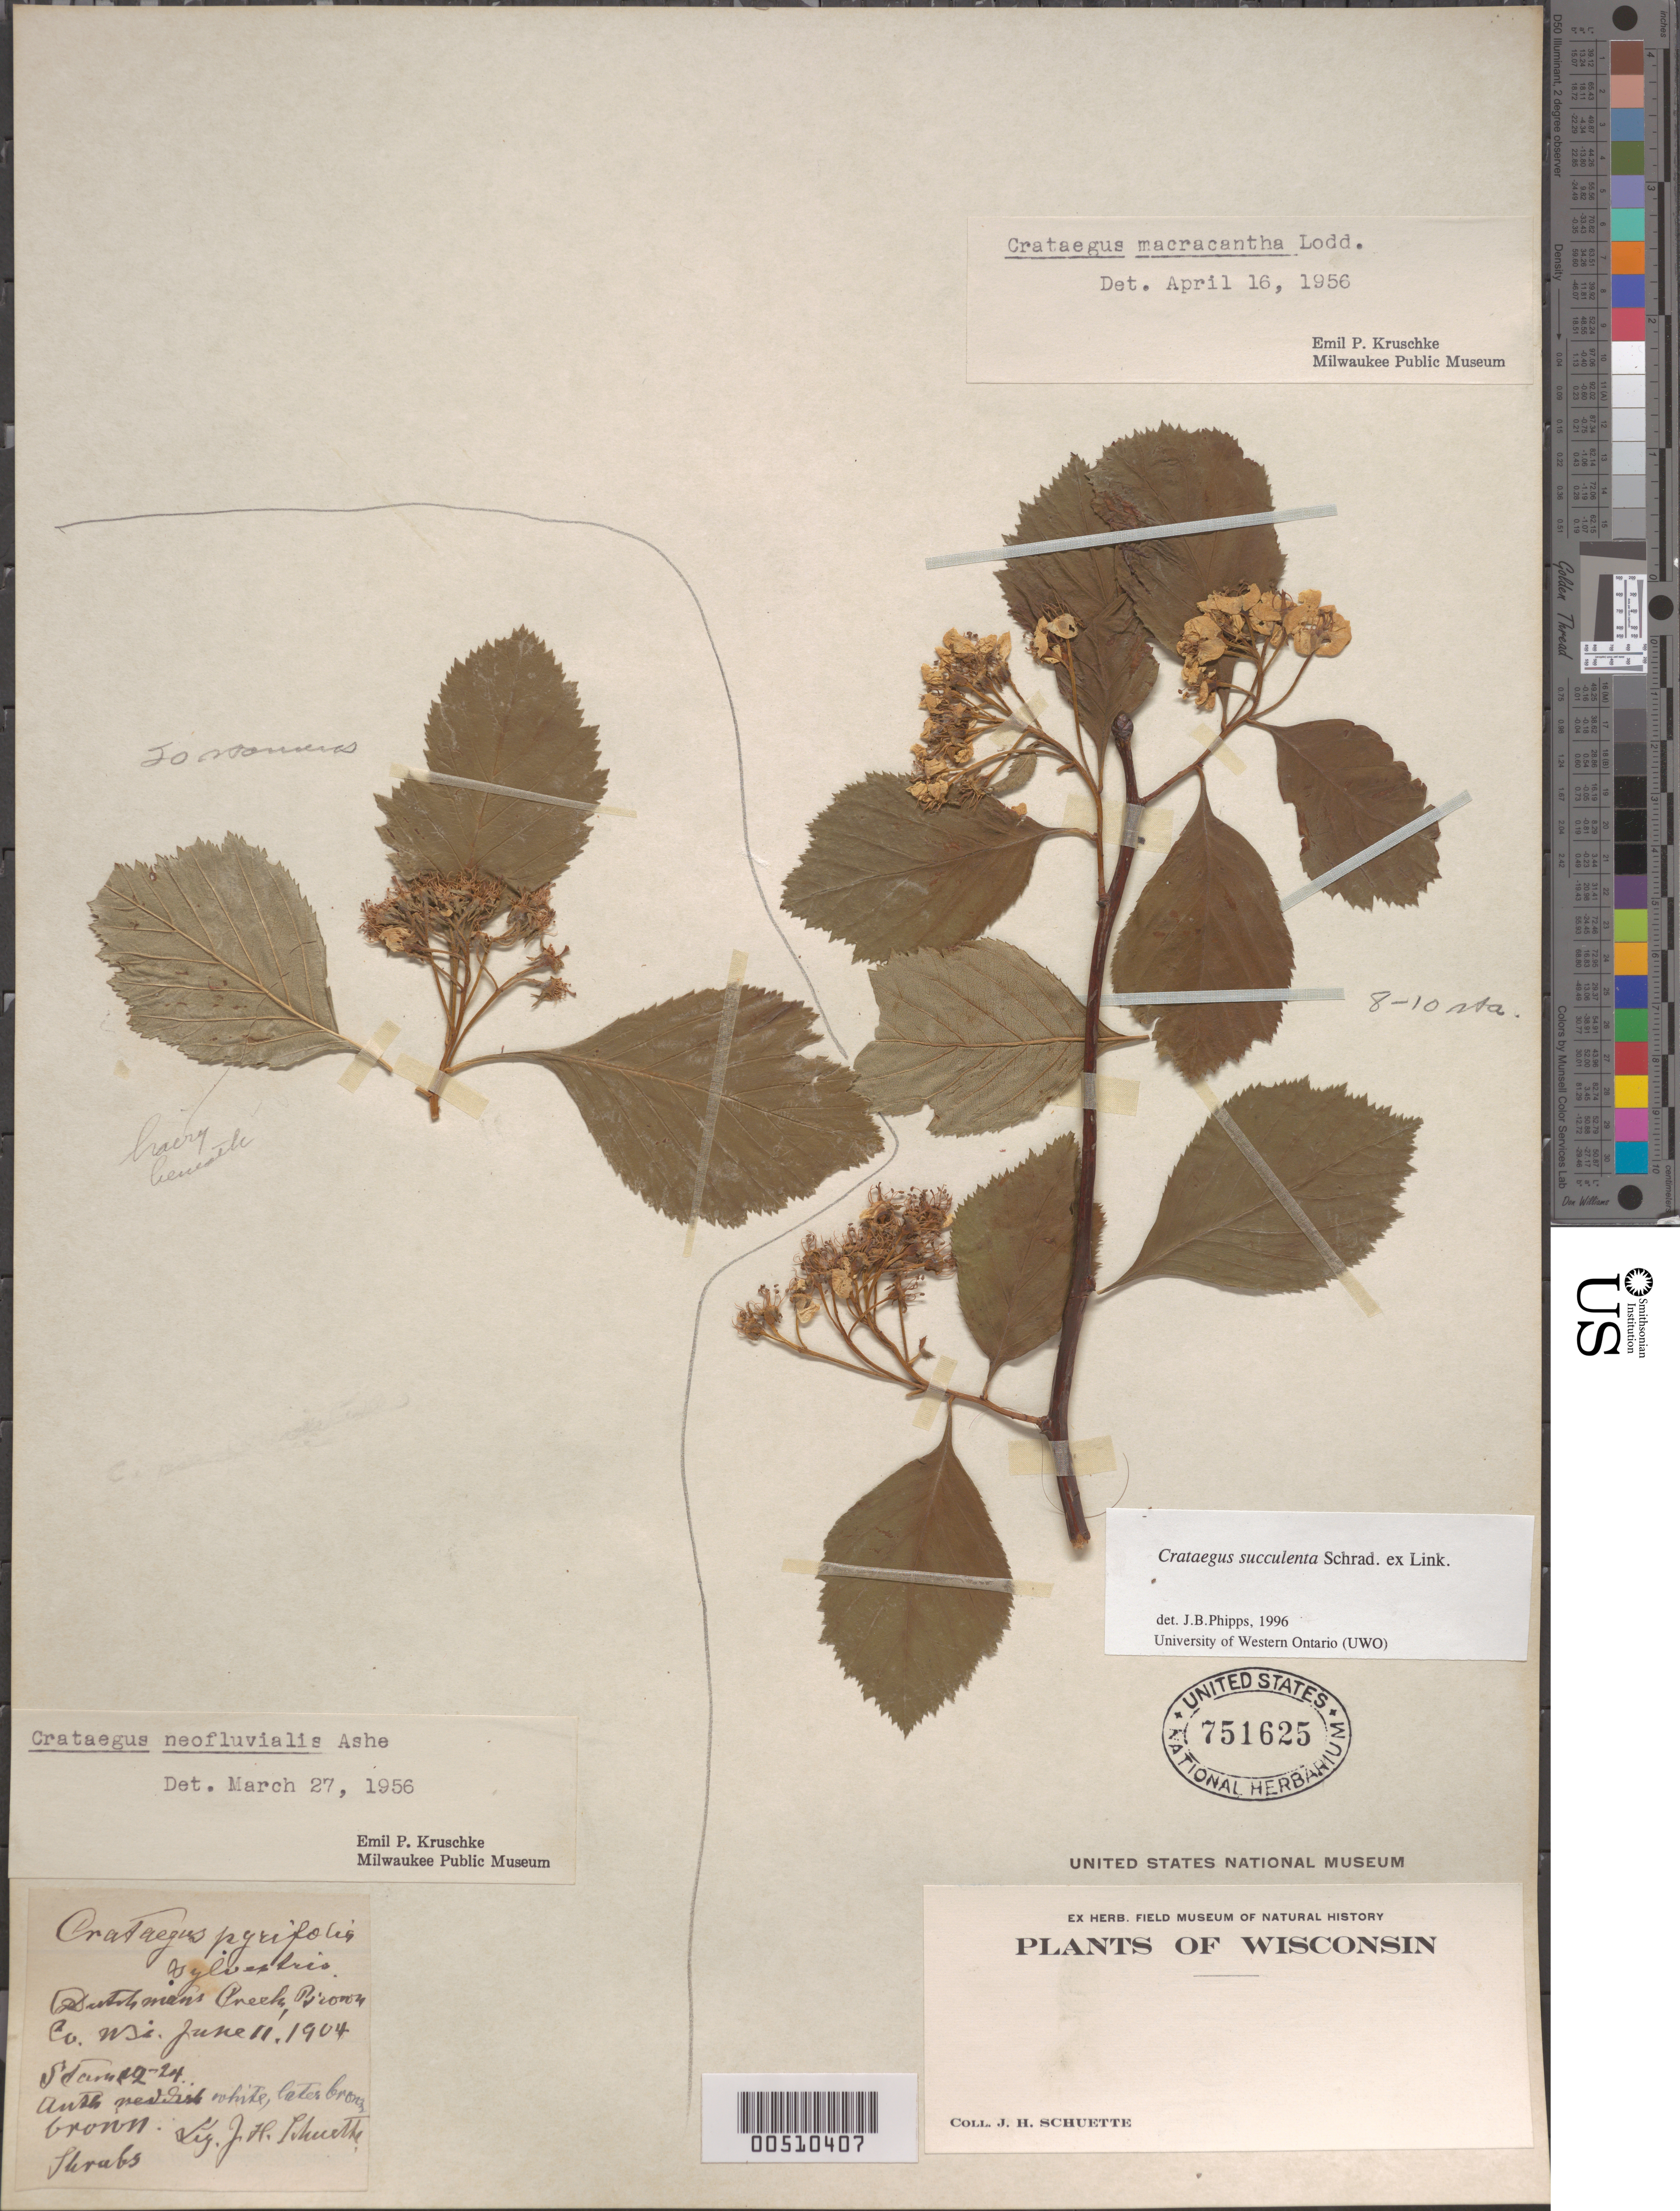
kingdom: Plantae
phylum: Tracheophyta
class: Magnoliopsida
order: Rosales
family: Rosaceae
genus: Crataegus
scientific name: Crataegus succulenta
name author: Schrad. ex Link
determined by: Phipps, James B., (UWO), University of Western Ontario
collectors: J. H. Schuette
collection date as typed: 11 Jun 1904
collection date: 1904-06-11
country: United States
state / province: Wisconsin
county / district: Brown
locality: Dutchman's Creek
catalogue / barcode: US 751625